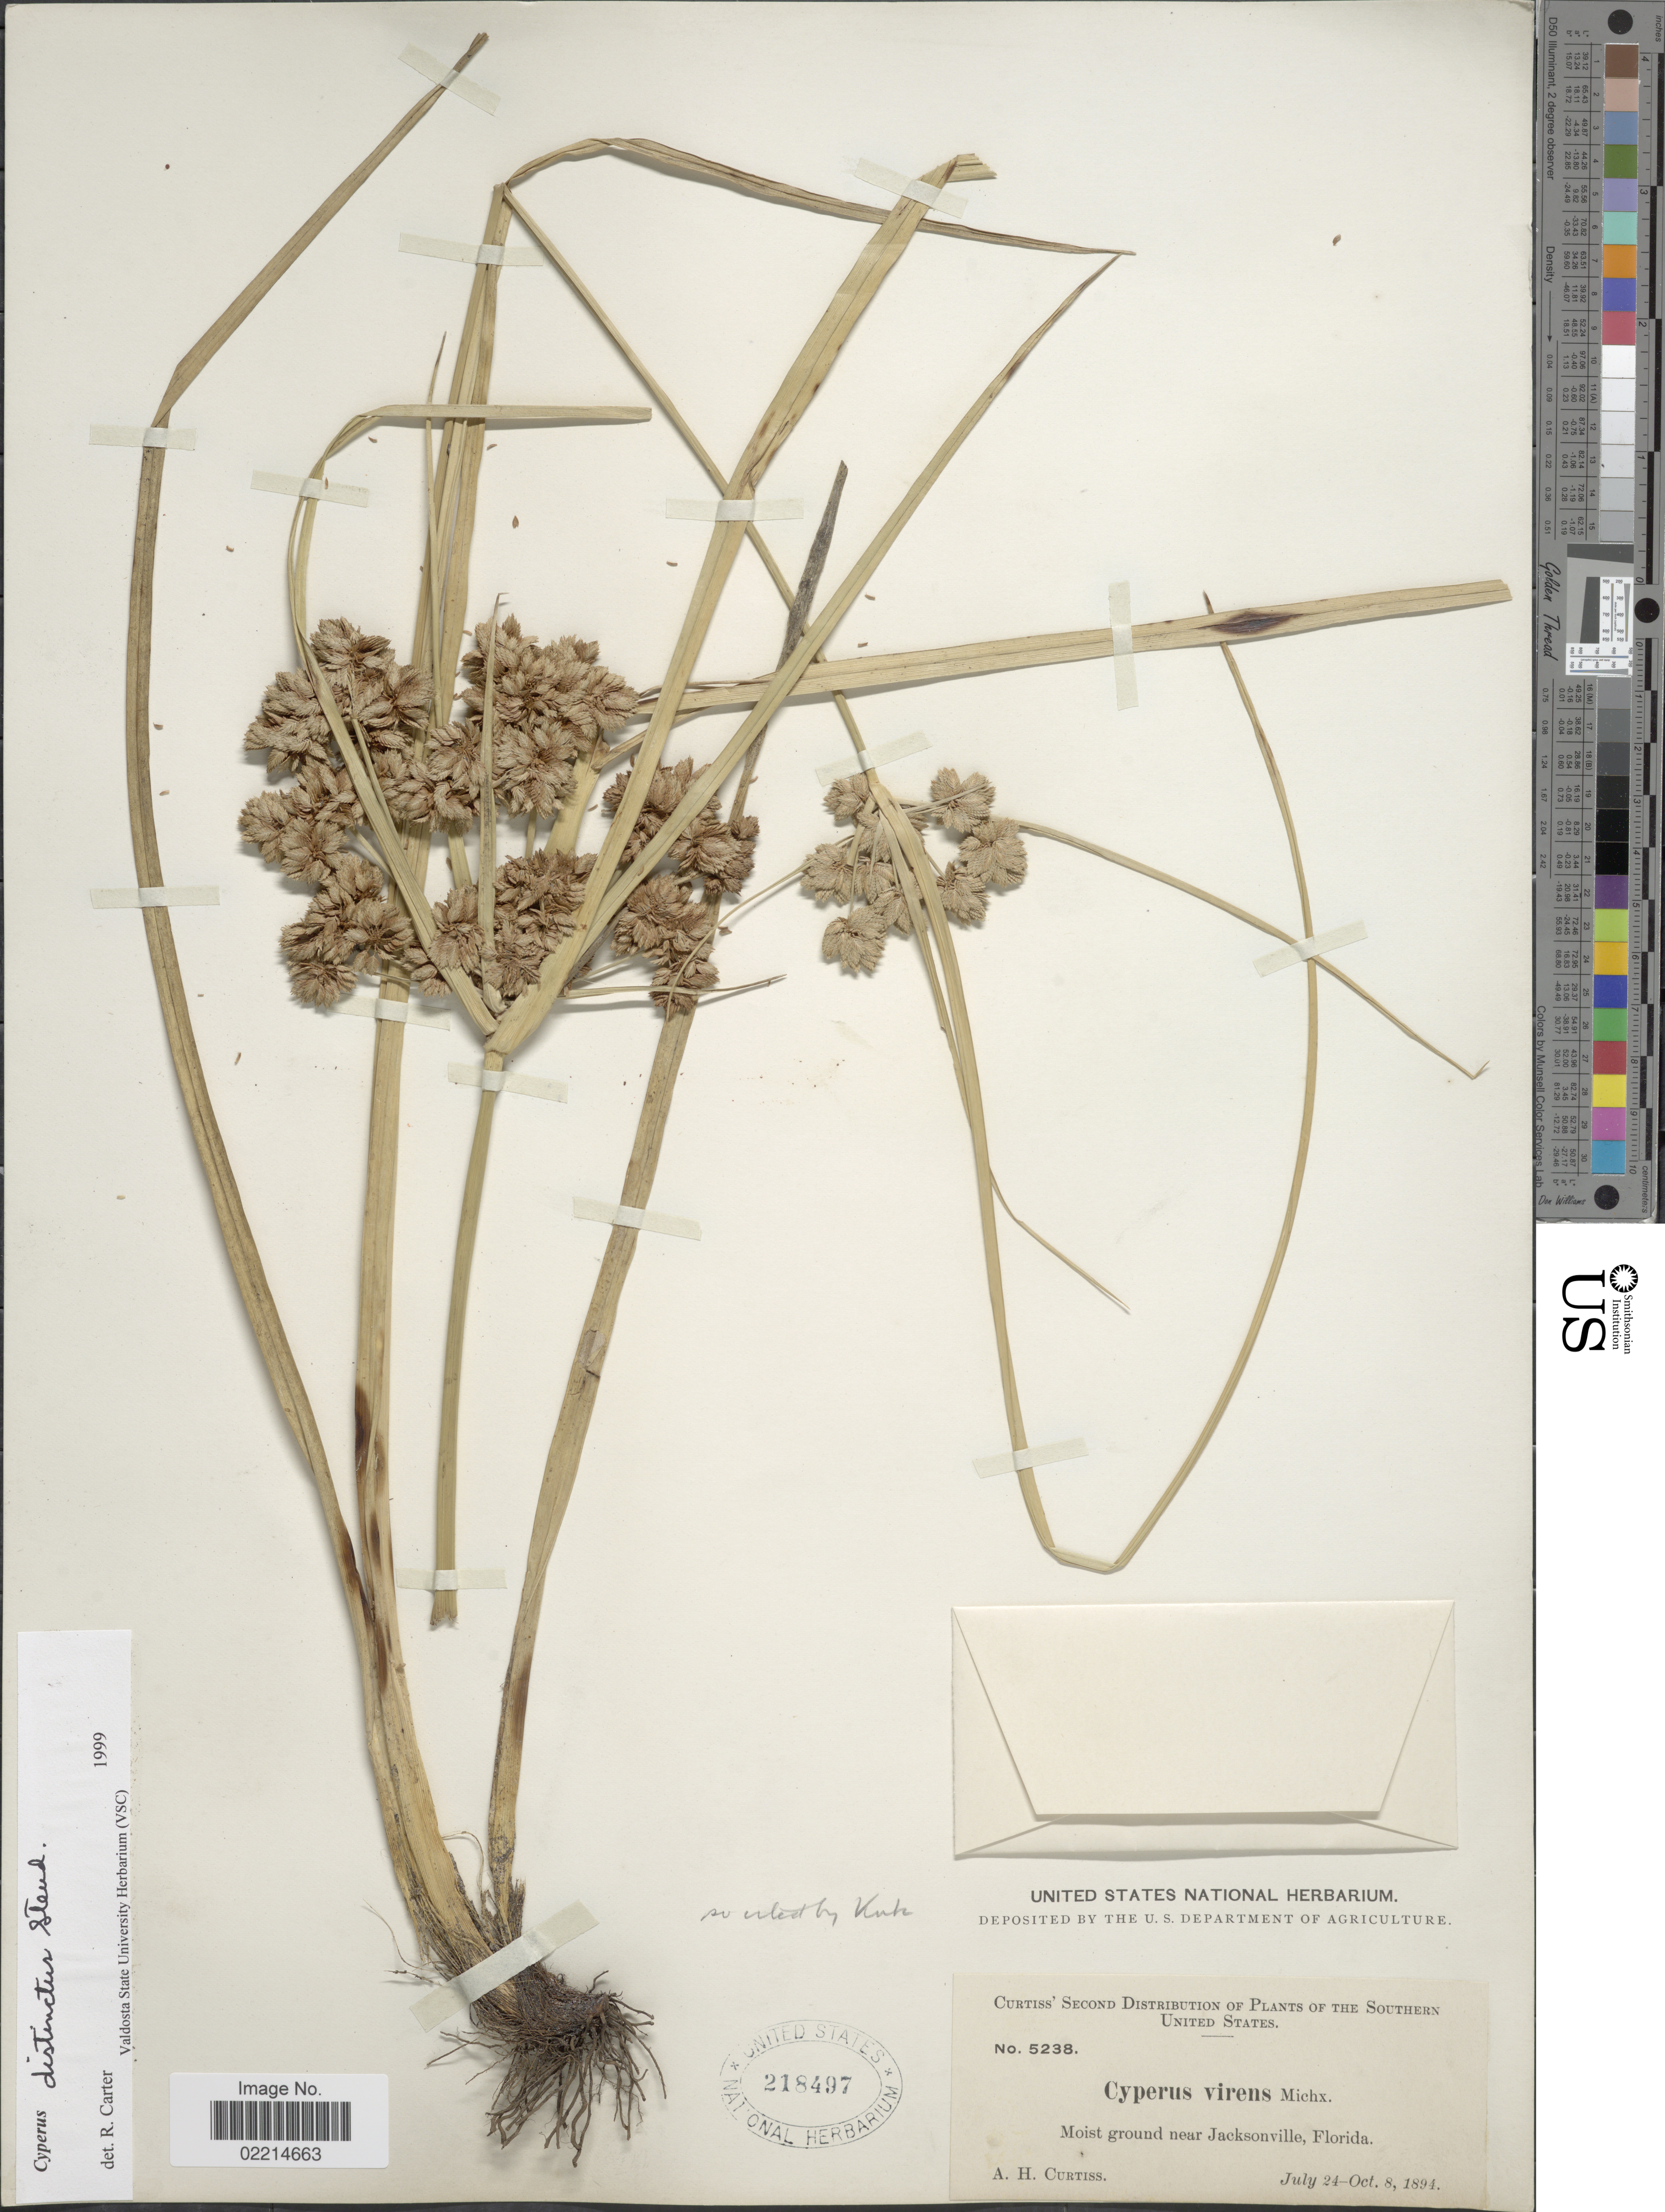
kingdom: Plantae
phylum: Tracheophyta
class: Liliopsida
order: Poales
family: Cyperaceae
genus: Cyperus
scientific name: Cyperus distinctus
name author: Steud.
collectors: A. H. Curtiss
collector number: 5238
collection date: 1894-07-24/1894-10-08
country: United States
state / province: Florida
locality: Curtiss' Second Distribution of Plants of the Southern United States. Moist ground near Jacksonville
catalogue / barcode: US 218497